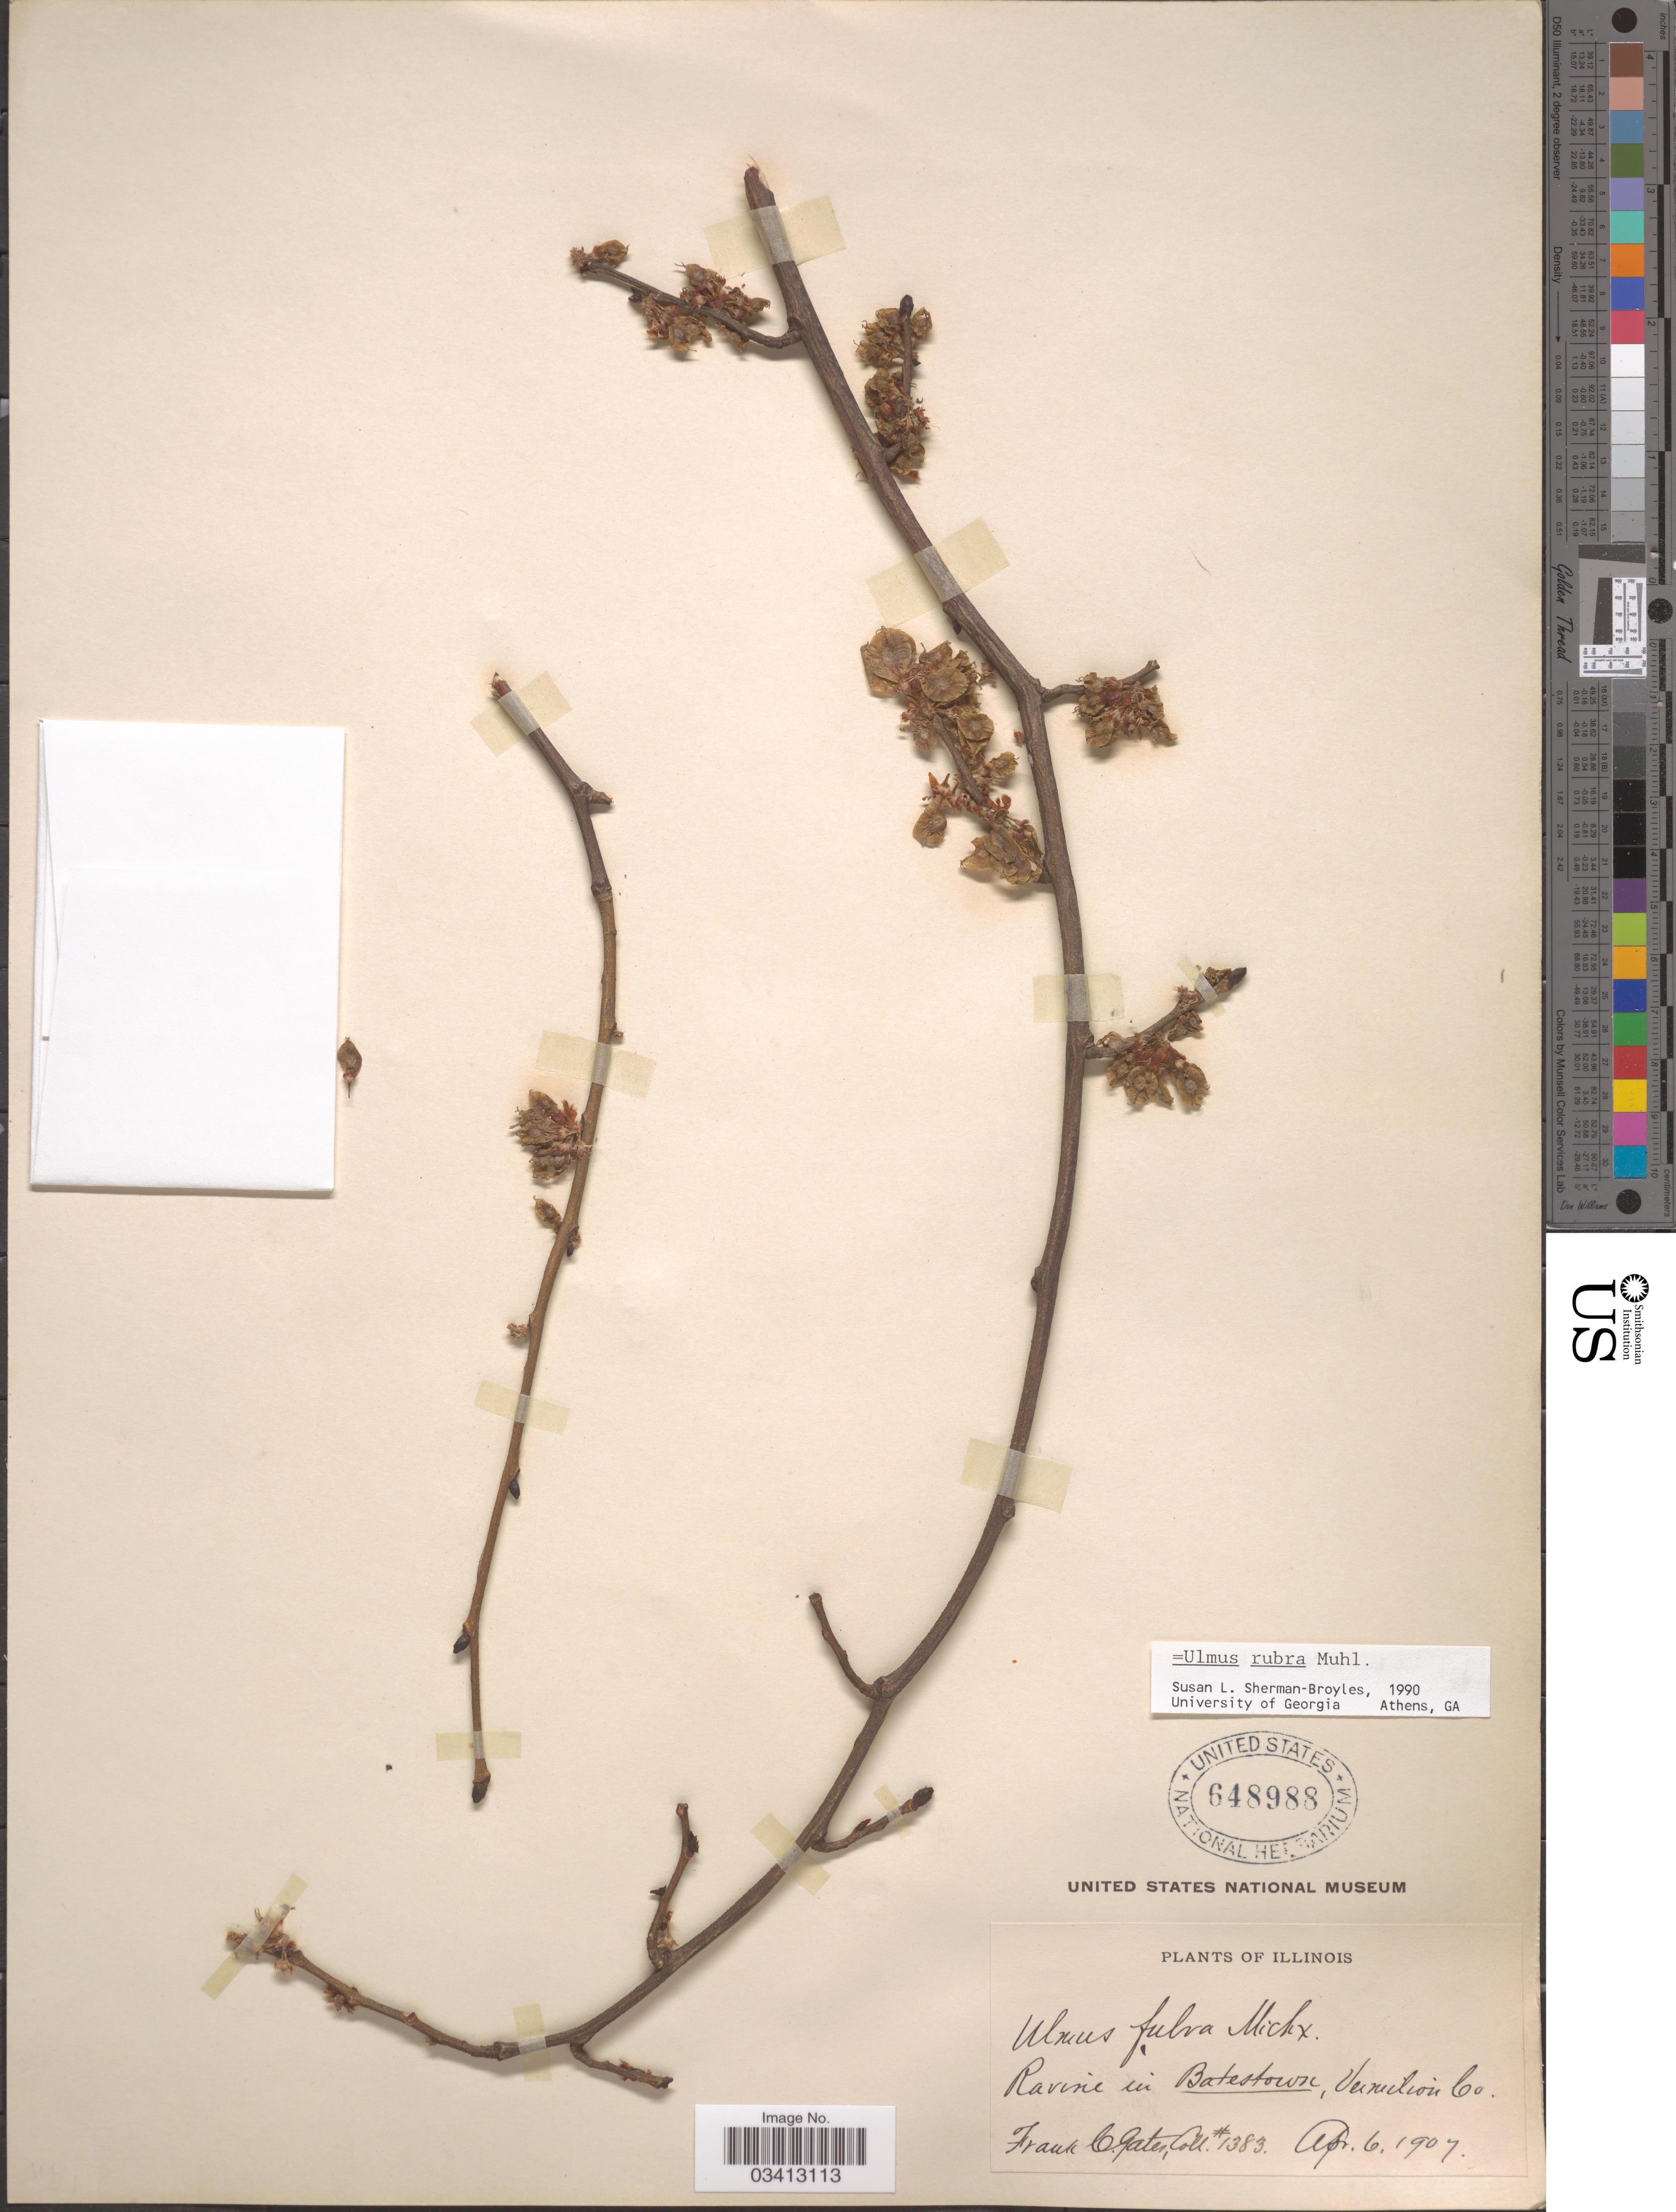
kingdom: Plantae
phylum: Tracheophyta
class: Magnoliopsida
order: Rosales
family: Ulmaceae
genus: Ulmus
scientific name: Ulmus rubra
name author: Muhl.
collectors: F. C. Gates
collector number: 1383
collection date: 1907-04-06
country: United States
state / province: Illinois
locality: Ravine in Batestown, Vermilion Co.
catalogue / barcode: US 648988